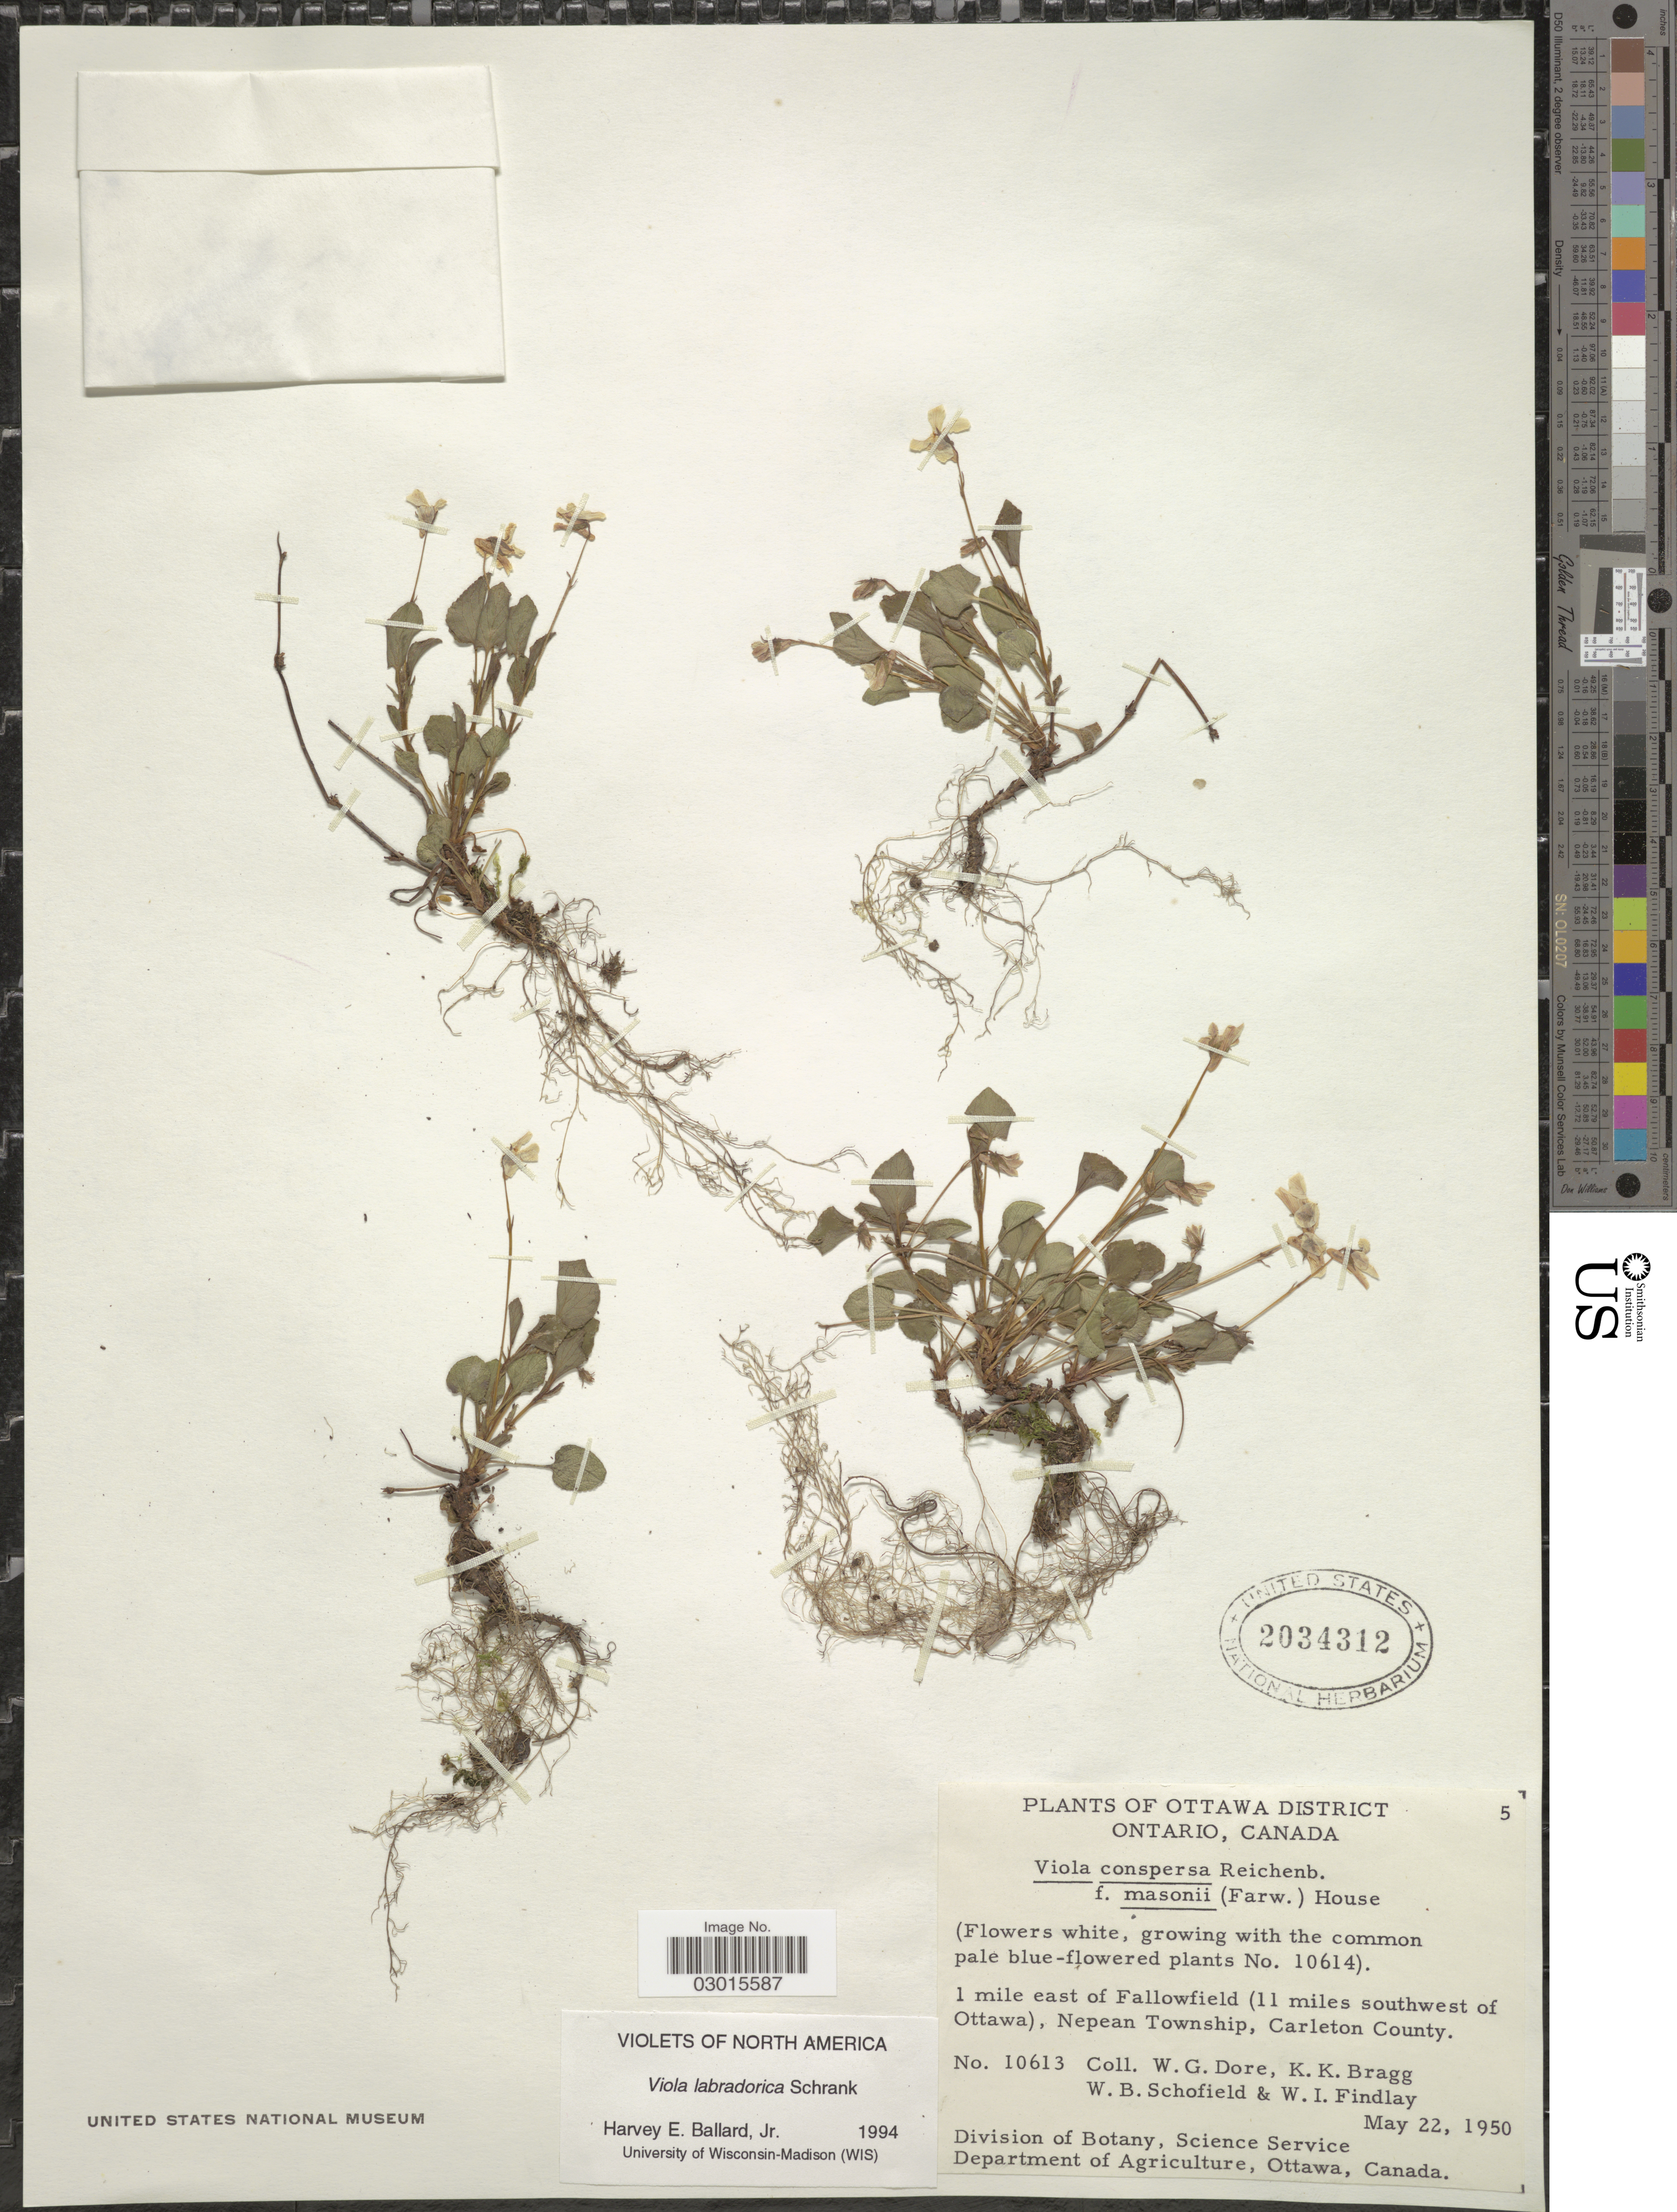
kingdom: Plantae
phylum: Tracheophyta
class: Magnoliopsida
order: Malpighiales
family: Violaceae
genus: Viola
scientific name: Viola labradorica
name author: Schrank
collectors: W. Dore, K. Bragg, W. Schofield & W. Findlay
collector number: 10613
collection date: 1950-05-22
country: Canada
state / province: Ontario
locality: Ottawa District. 1 mile east of Fallowfield (11 miles southwest of Ottawa), Nepean Township, Carleton County.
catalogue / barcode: US 2034312